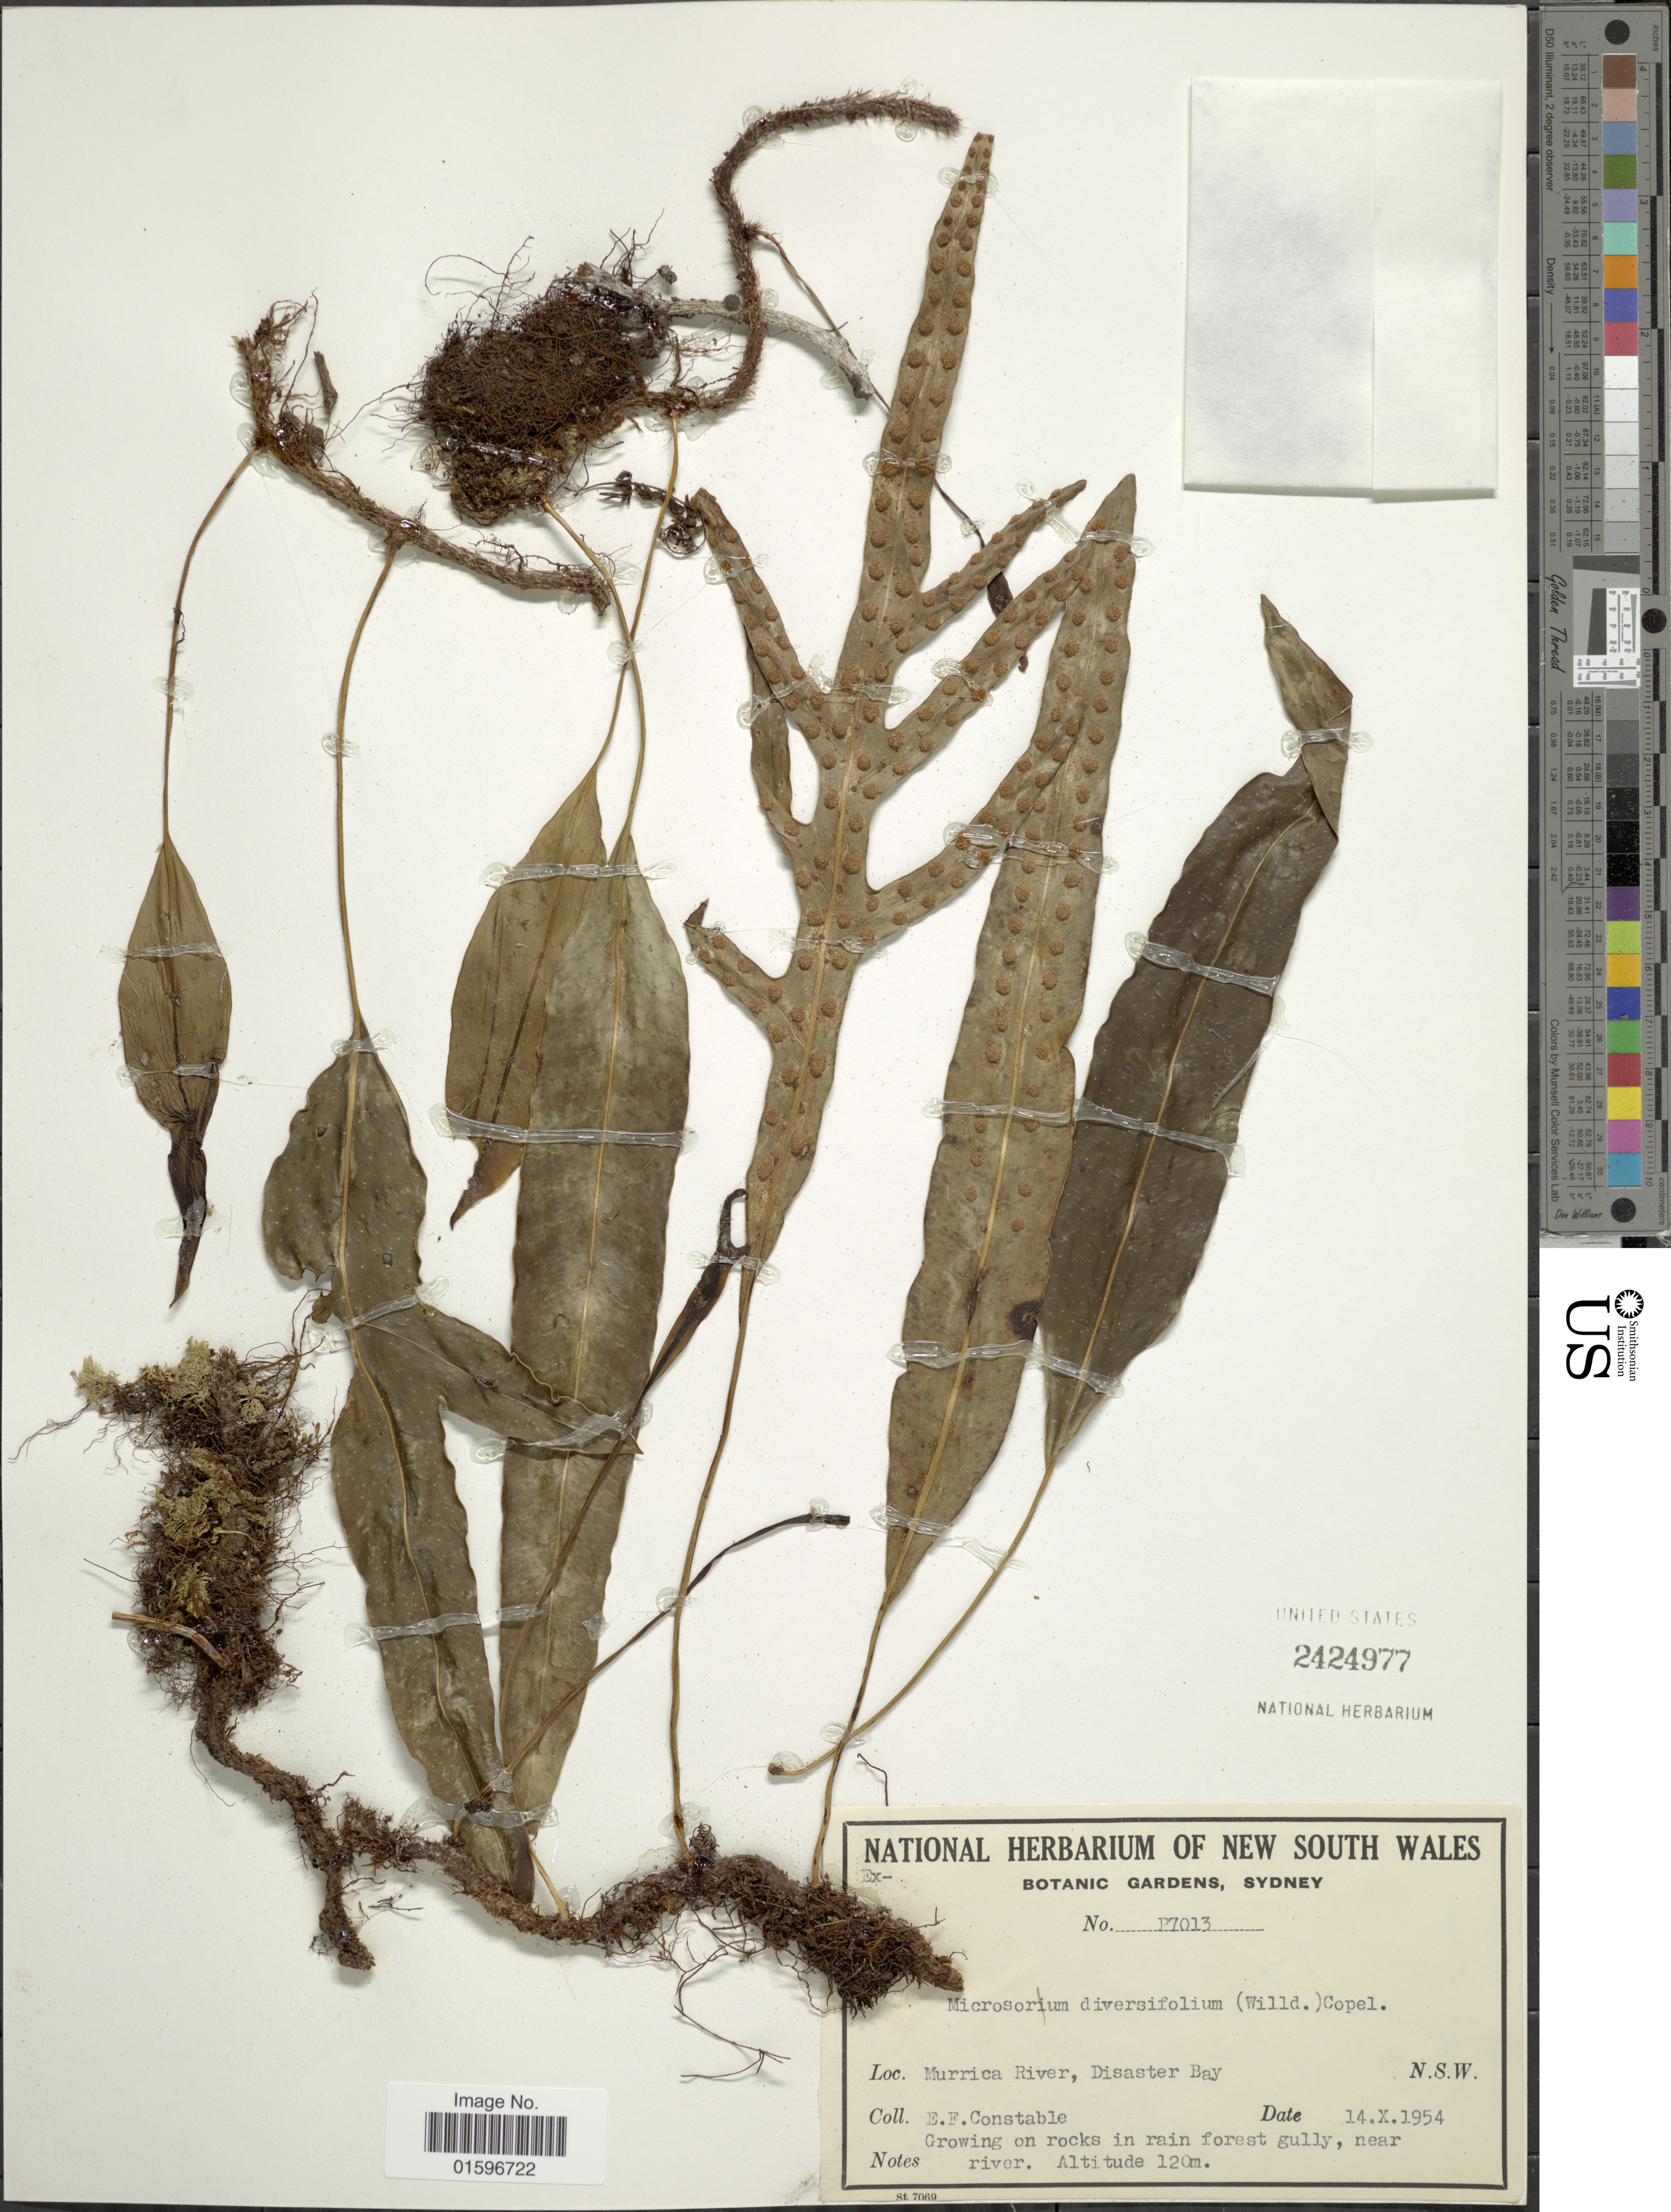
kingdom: Plantae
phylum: Tracheophyta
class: Polypodiopsida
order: Polypodiales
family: Polypodiaceae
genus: Polypodium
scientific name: Polypodium diversifolium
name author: Sw.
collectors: E. F. Constable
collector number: P7013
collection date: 1954-10-14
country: Australia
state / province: New South Wales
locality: New South Wales, Sydney, Murrica River, Disaster Bay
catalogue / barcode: US 2424977